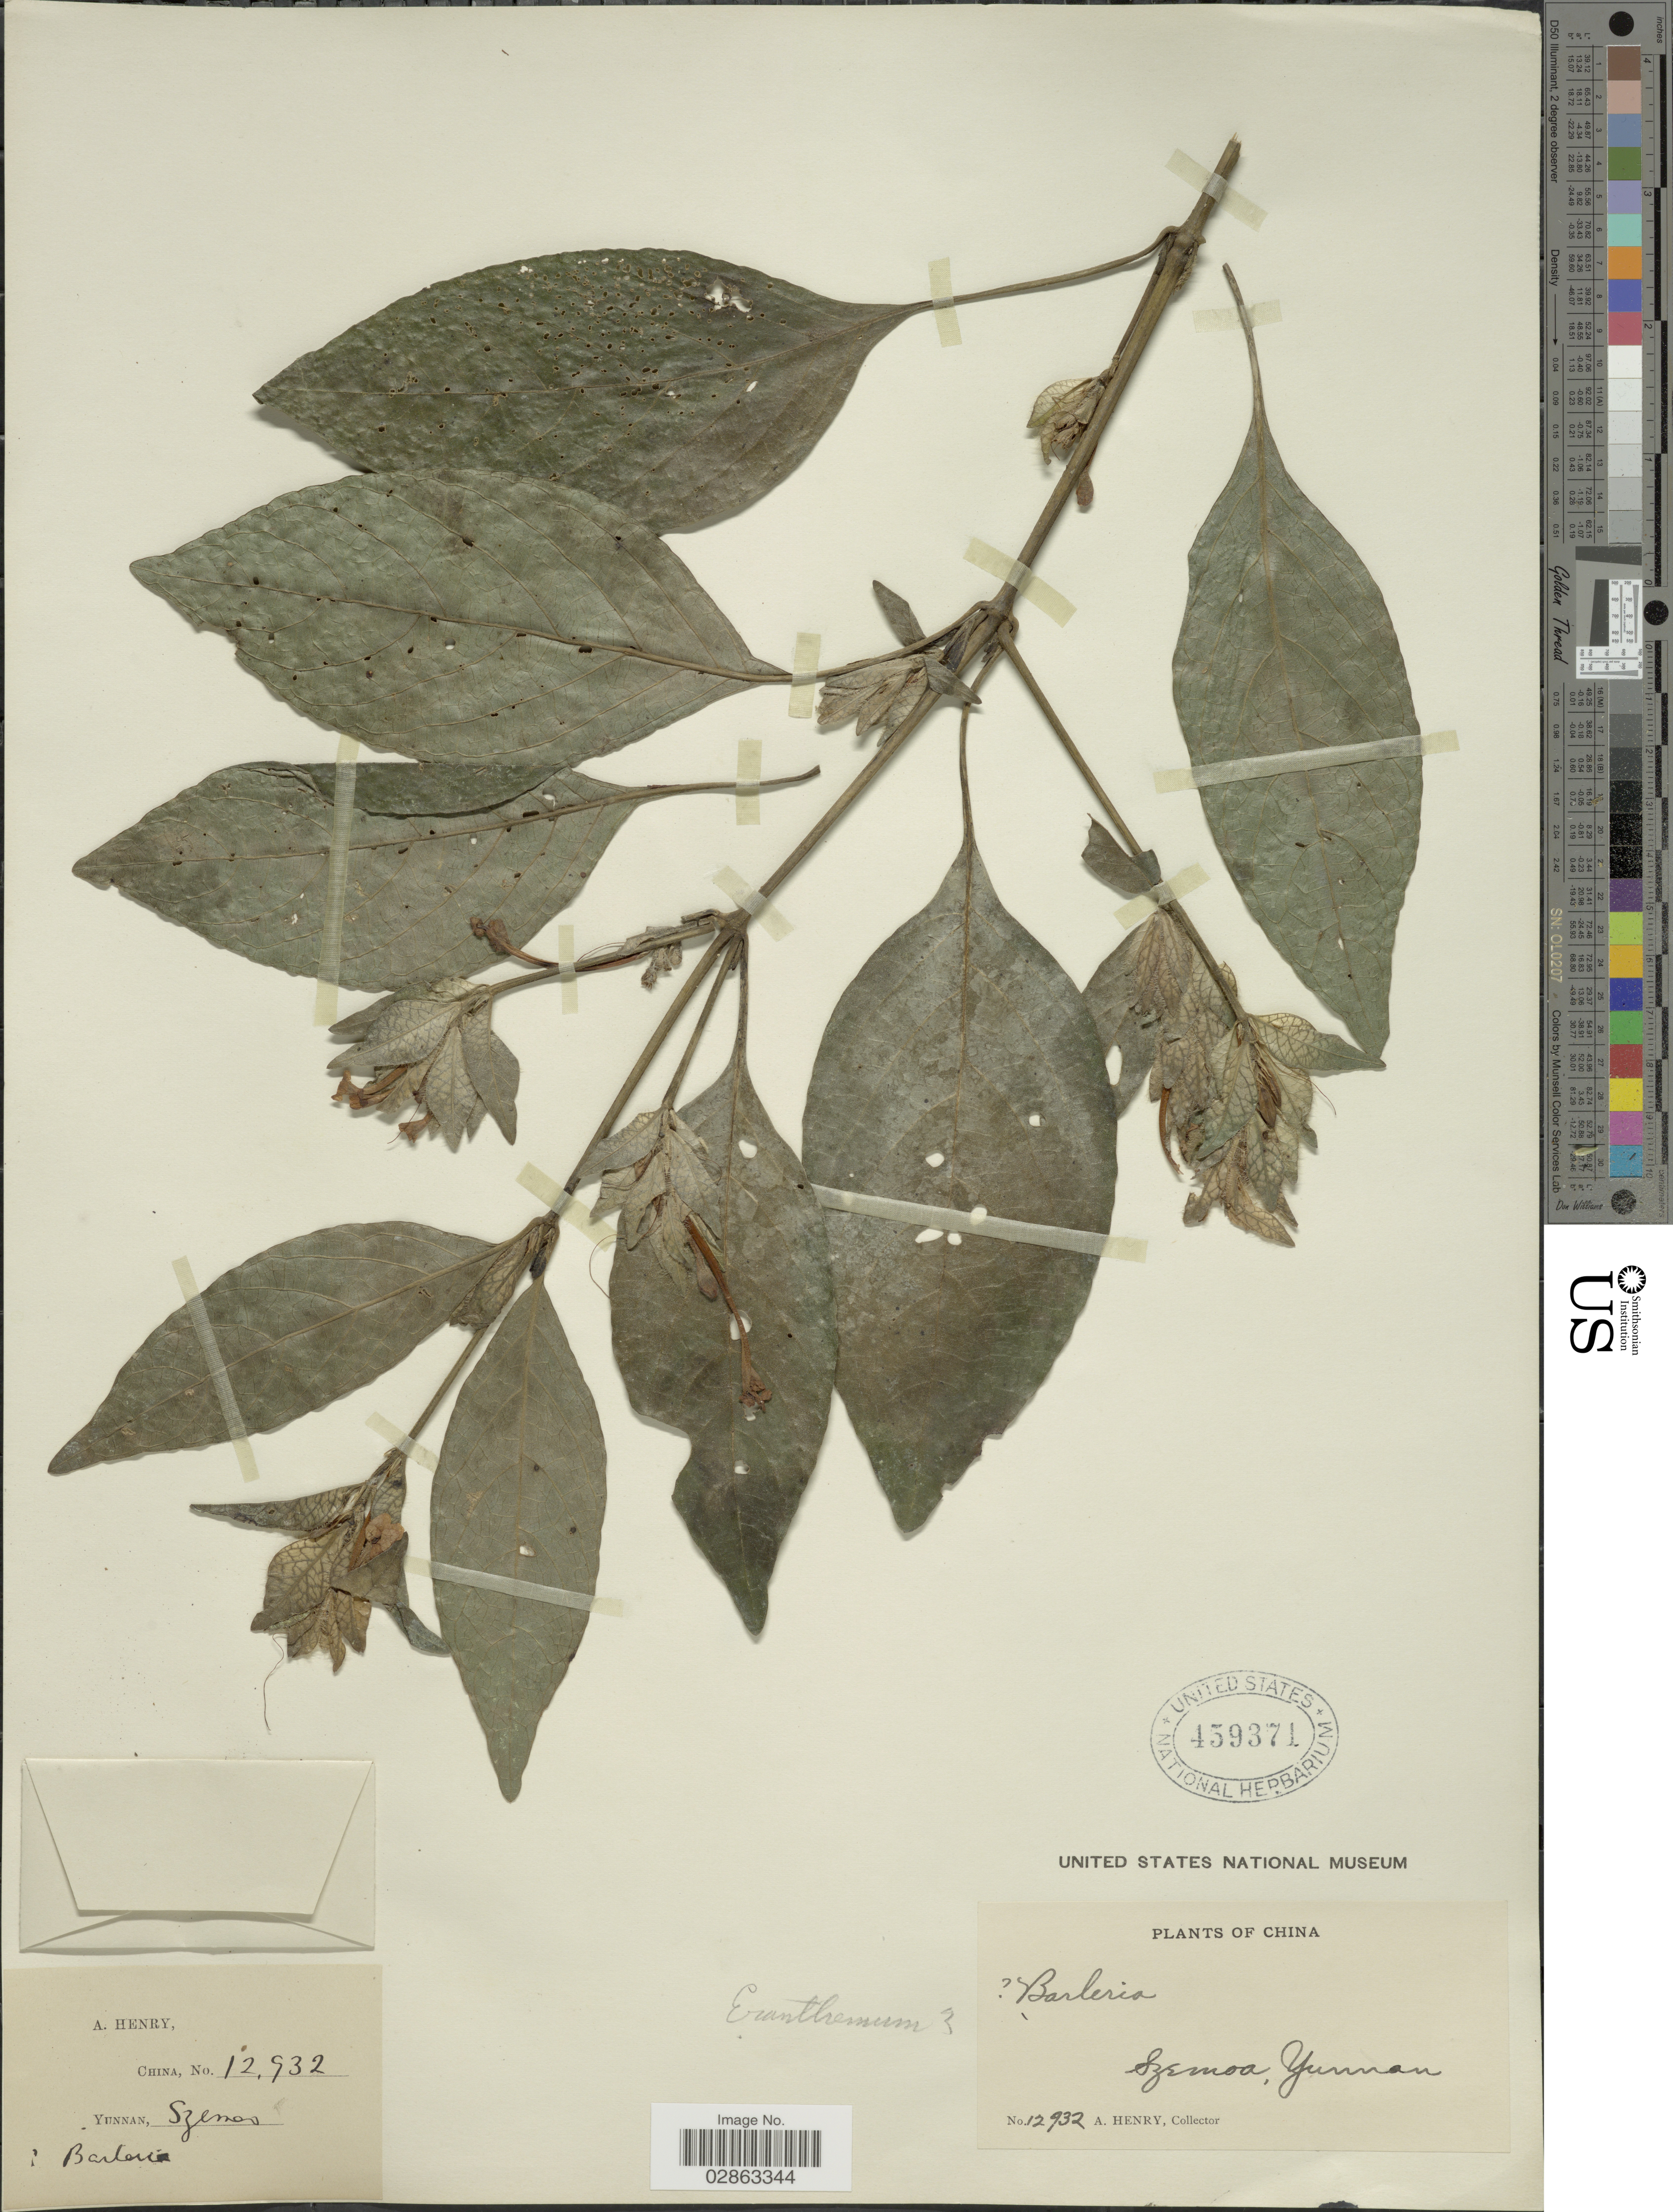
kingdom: Plantae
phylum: Tracheophyta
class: Magnoliopsida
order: Lamiales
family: Acanthaceae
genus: Eranthemum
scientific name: Eranthemum sp.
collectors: A. Henry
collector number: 12932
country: China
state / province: Yunnan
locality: Szemoa.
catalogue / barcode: US 459371